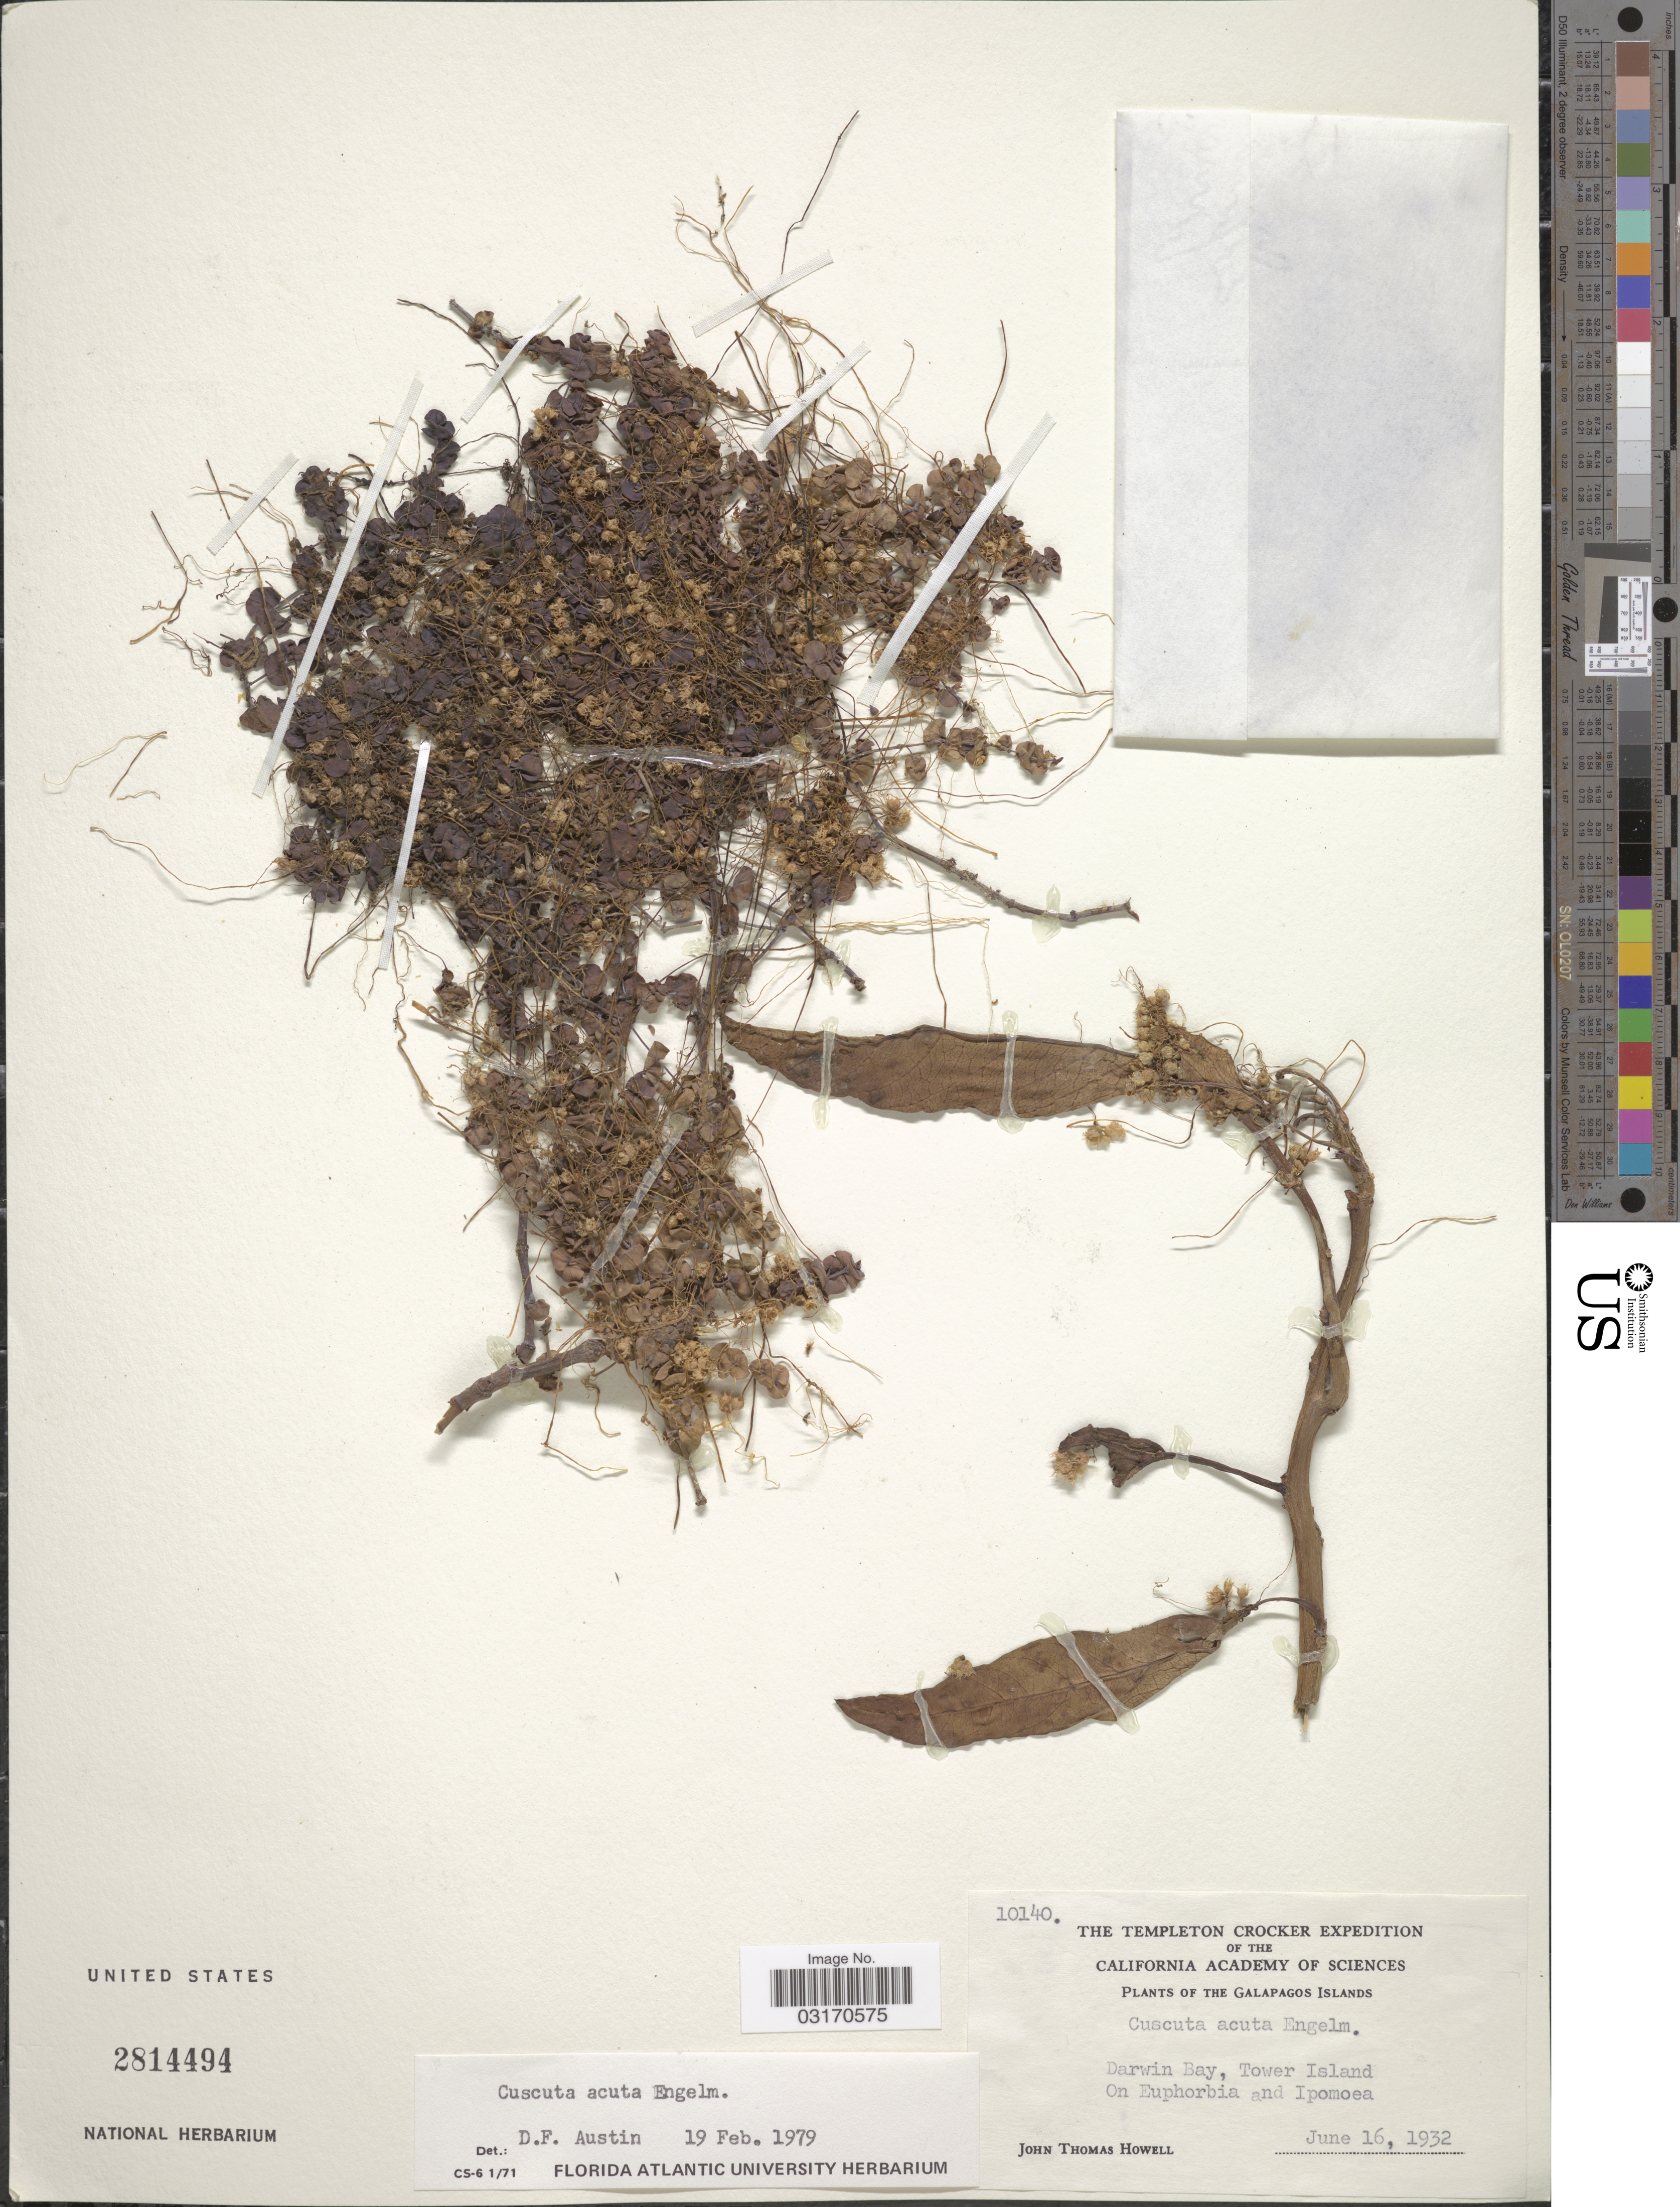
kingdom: Plantae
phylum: Tracheophyta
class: Magnoliopsida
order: Solanales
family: Convolvulaceae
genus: Cuscuta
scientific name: Cuscuta acuta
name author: Engelm.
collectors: J. T. Howell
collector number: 10140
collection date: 1932-06-16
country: Ecuador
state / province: Colón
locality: The Galapagos Islands. Darwin Bay, Tower Island. On Euphorbia and Ipomoea.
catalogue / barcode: US 2814494